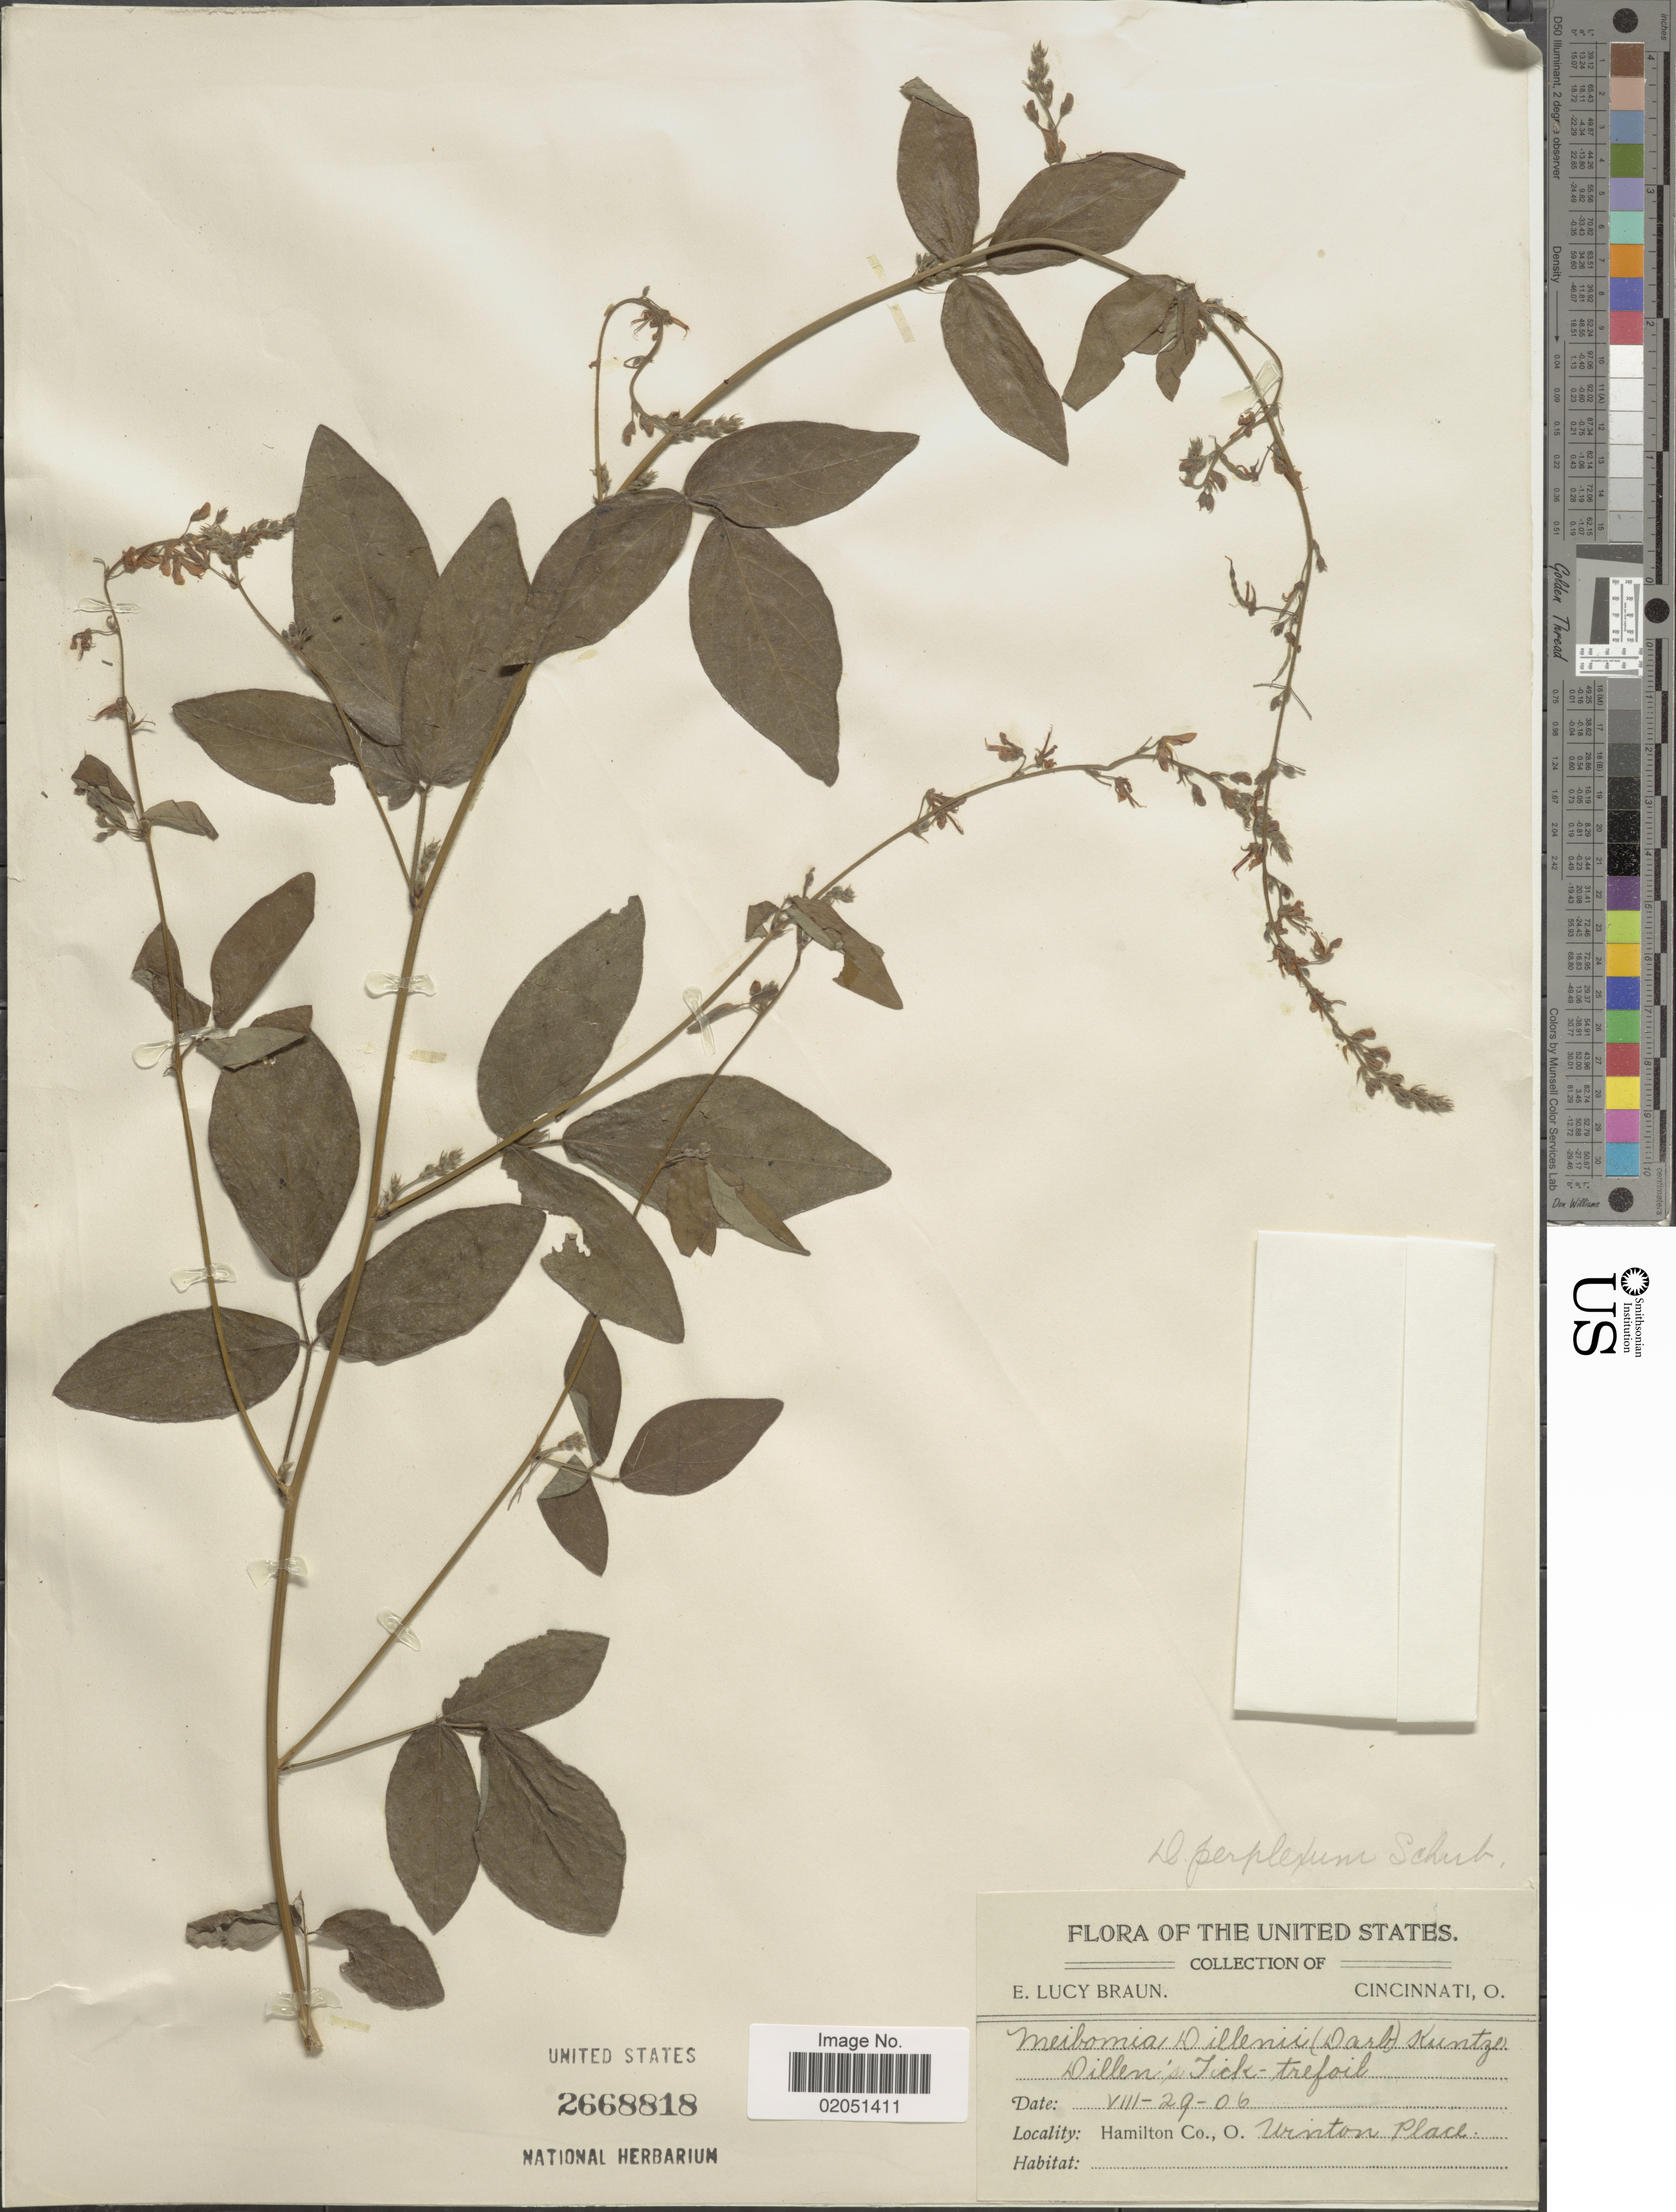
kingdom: Plantae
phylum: Tracheophyta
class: Magnoliopsida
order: Fabales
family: Fabaceae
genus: Desmodium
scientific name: Desmodium perplexum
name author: B.G. Schub.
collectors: E. L. Braun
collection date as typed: Transcribed d/m/y: 29/8/06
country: United States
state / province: Ohio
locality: Hamilton Co., Winton Place, Dillen's Jick-trefoil.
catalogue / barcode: US 2668818